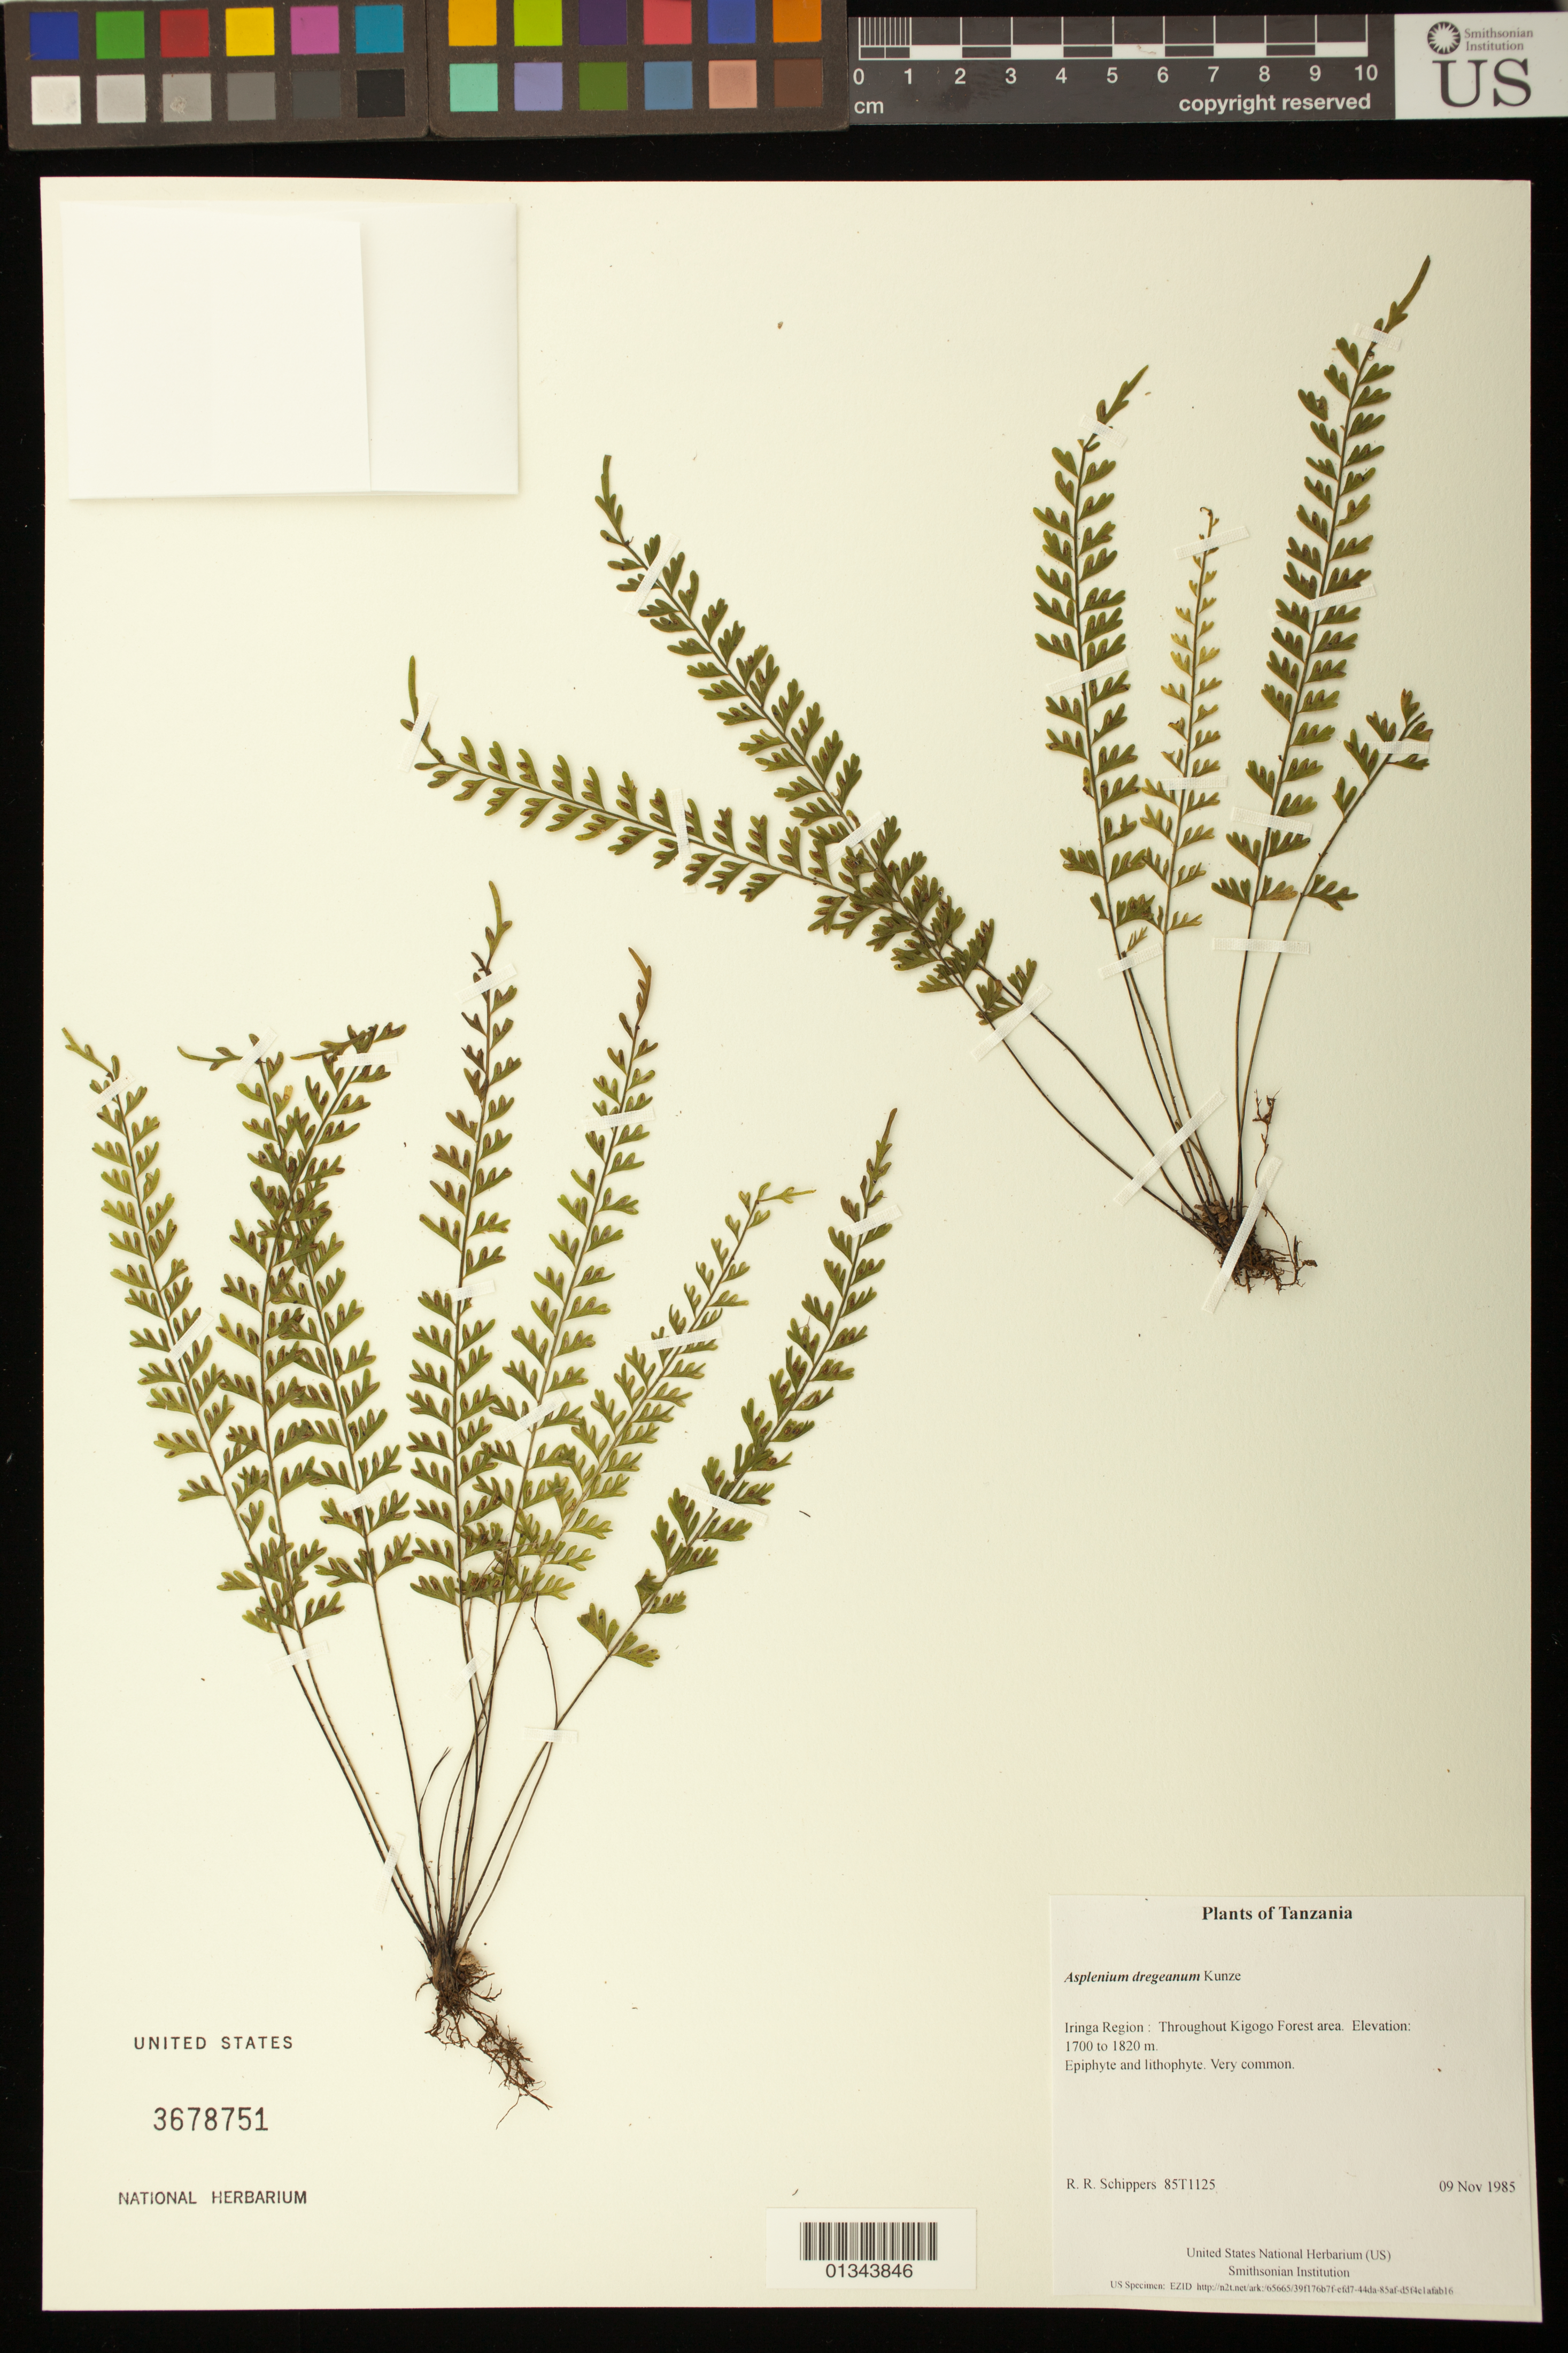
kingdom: Plantae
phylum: Tracheophyta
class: Polypodiopsida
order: Polypodiales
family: Aspleniaceae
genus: Asplenium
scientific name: Asplenium dregeanum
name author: Kunze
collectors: R. R. Schippers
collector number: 85T1125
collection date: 1985-11-09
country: Tanzania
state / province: Iringa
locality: Throughout Kigogo Forest area.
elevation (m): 1700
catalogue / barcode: US 3678751